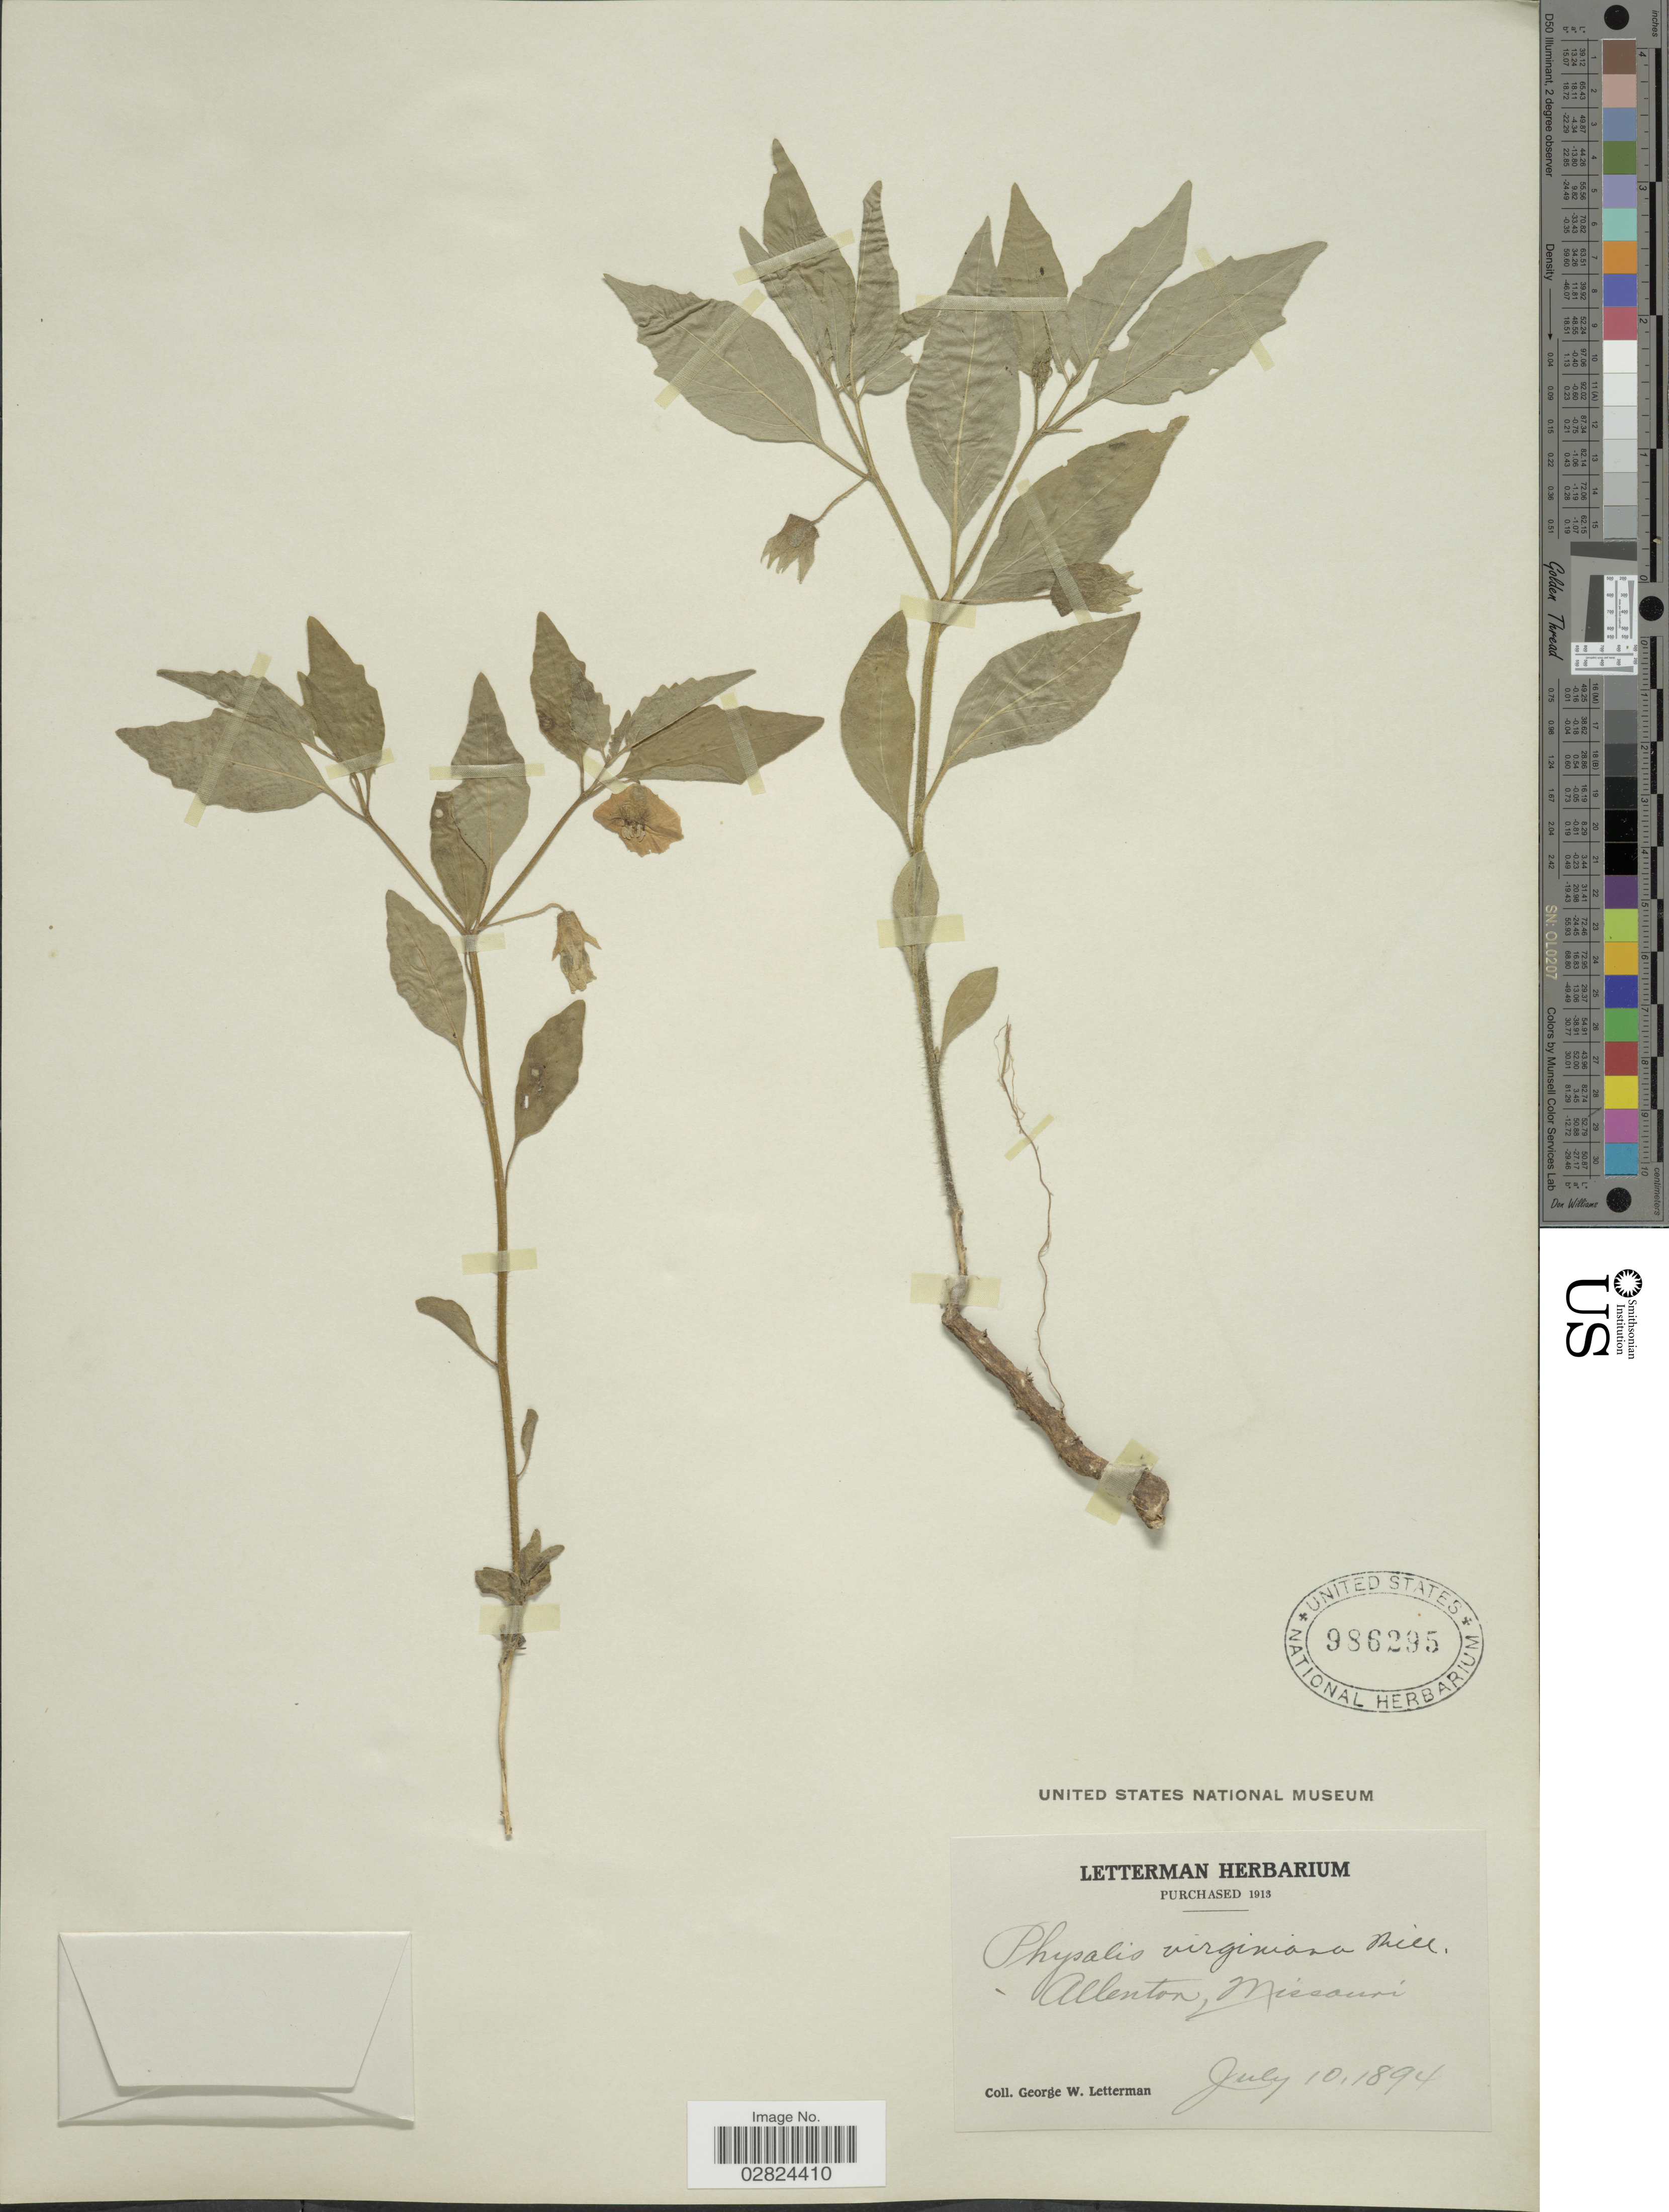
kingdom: Plantae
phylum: Tracheophyta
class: Magnoliopsida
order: Solanales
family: Solanaceae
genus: Physalis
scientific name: Physalis virginiana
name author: Mill.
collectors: G. W. Letterman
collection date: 1894-07-10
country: United States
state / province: Missouri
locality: Allenton.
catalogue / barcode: US 986295